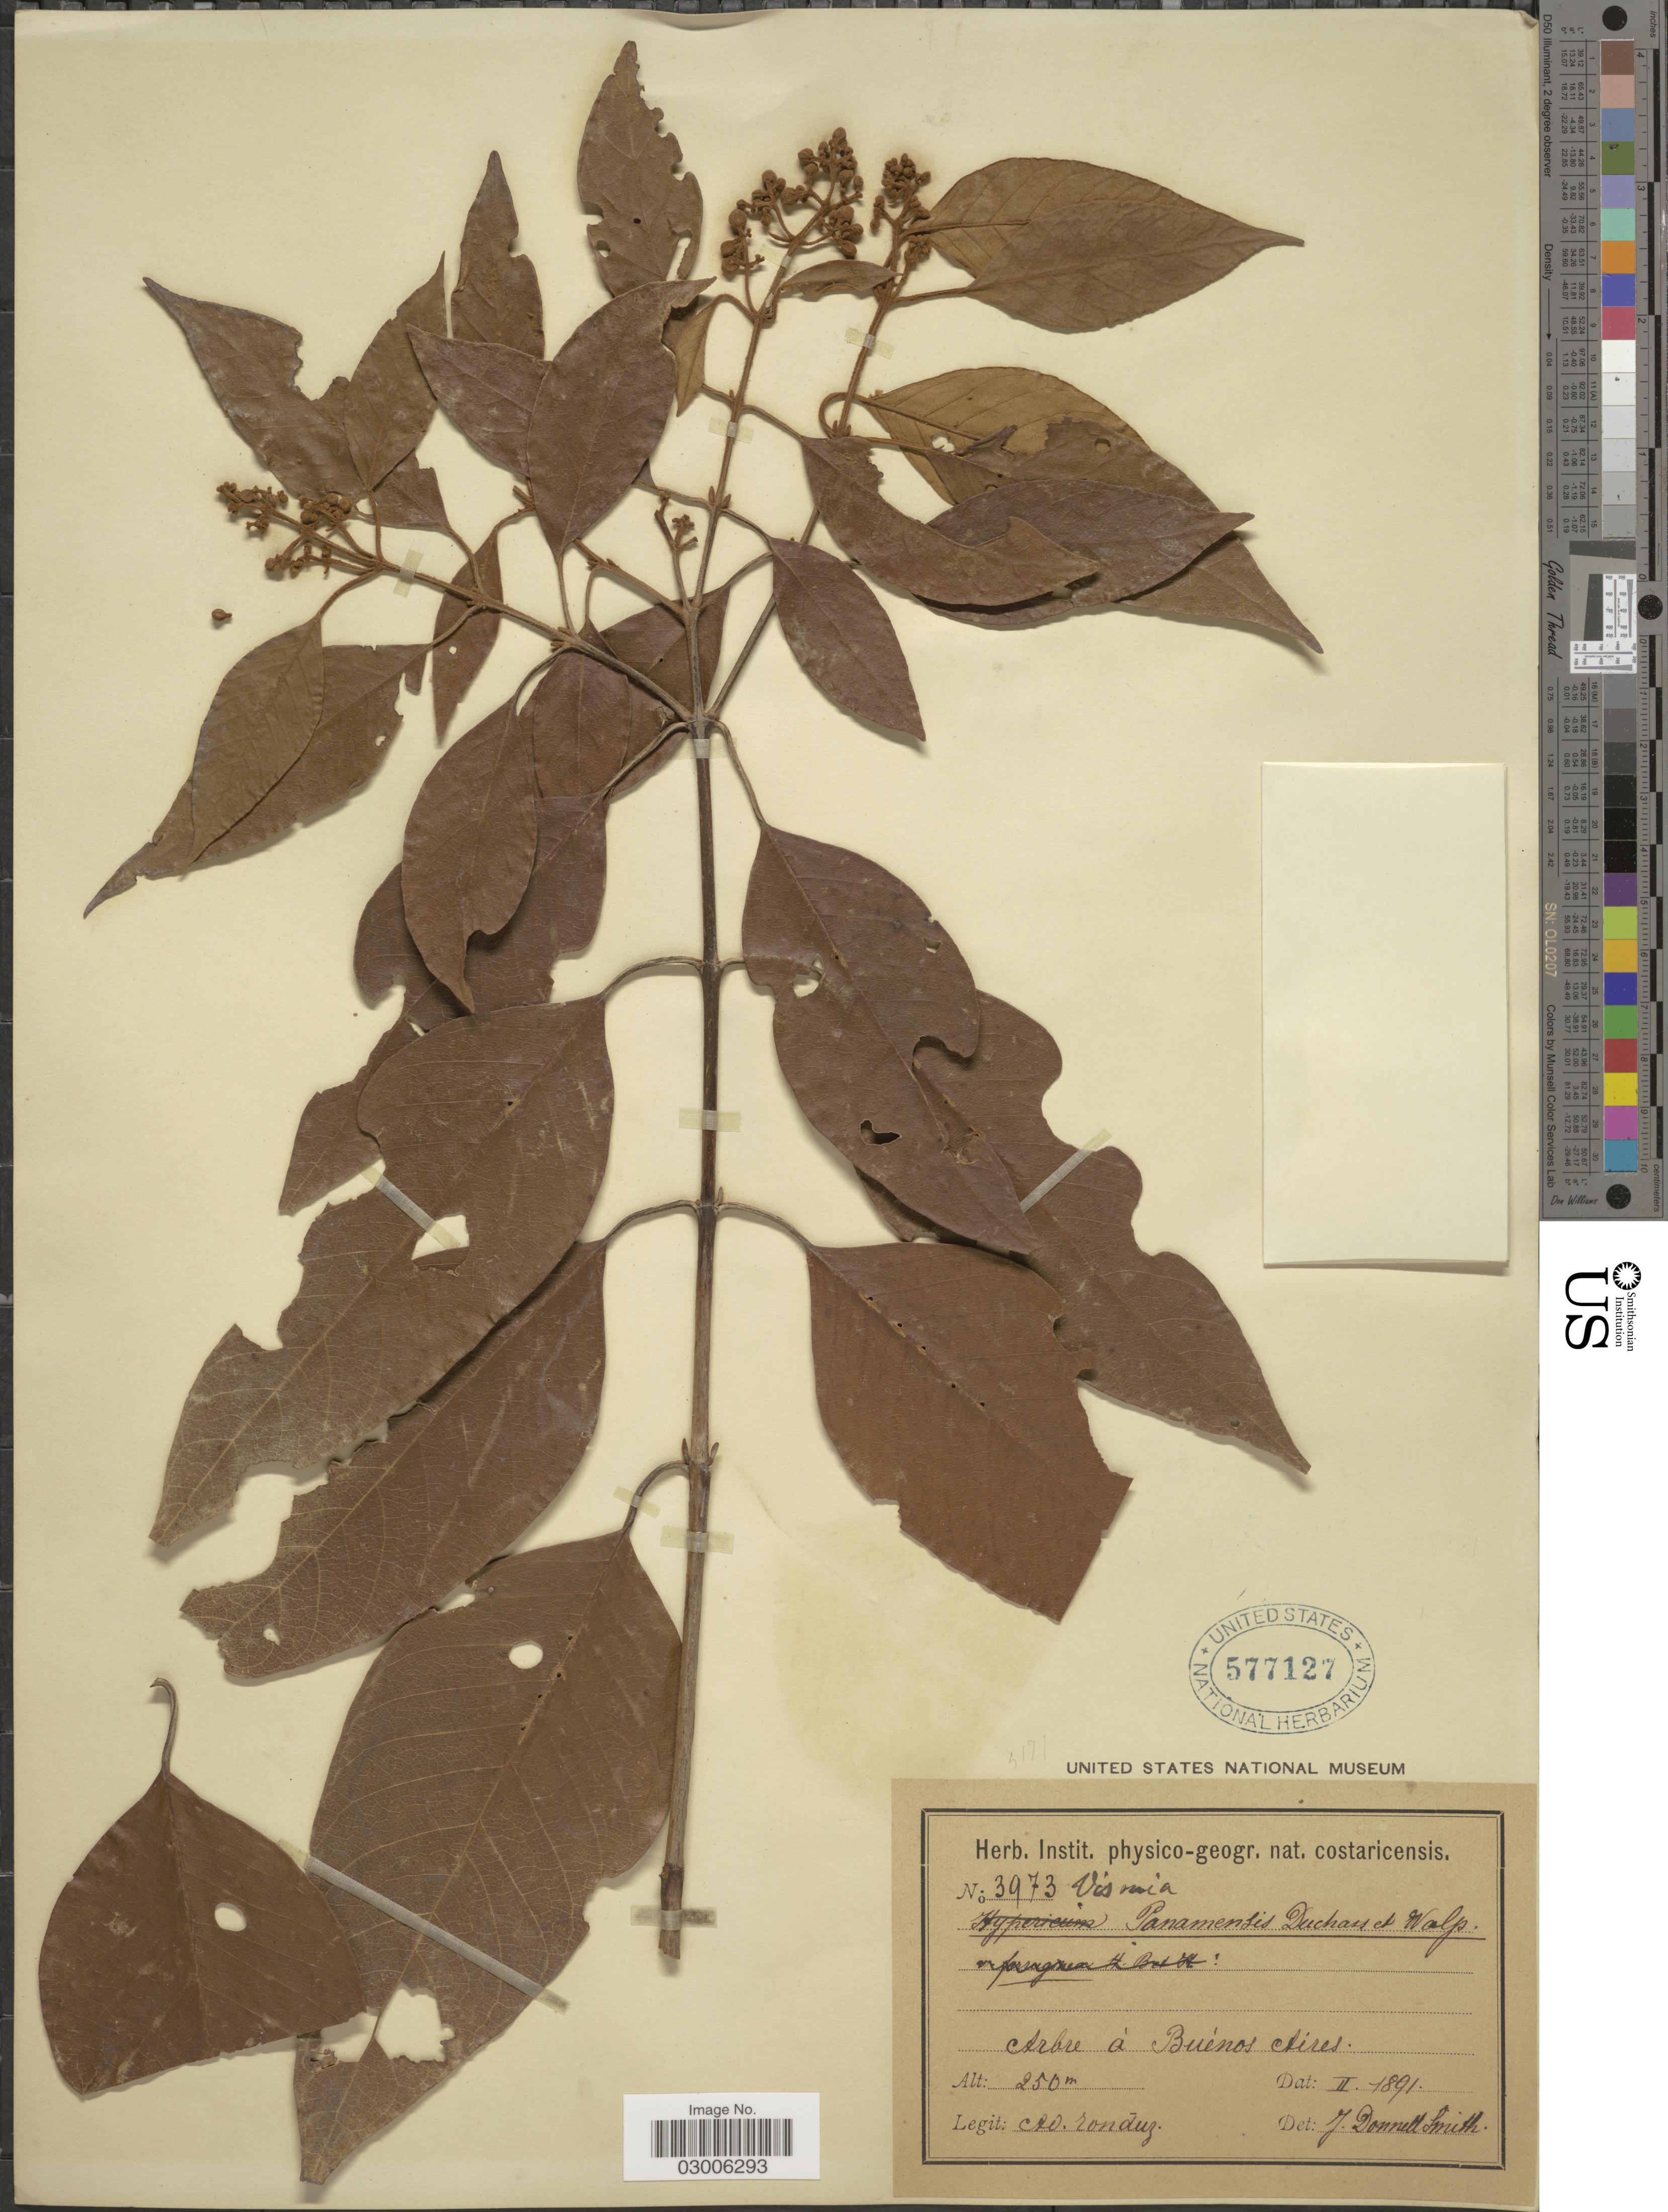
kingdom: Plantae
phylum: Tracheophyta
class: Magnoliopsida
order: Malpighiales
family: Hypericaceae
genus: Vismia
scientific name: Vismia guianensis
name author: (Aubl.) Pers.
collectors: A. Tonduz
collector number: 3973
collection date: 1891-02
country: Costa Rica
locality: À Buénos Aires.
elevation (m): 250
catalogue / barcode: US 577127